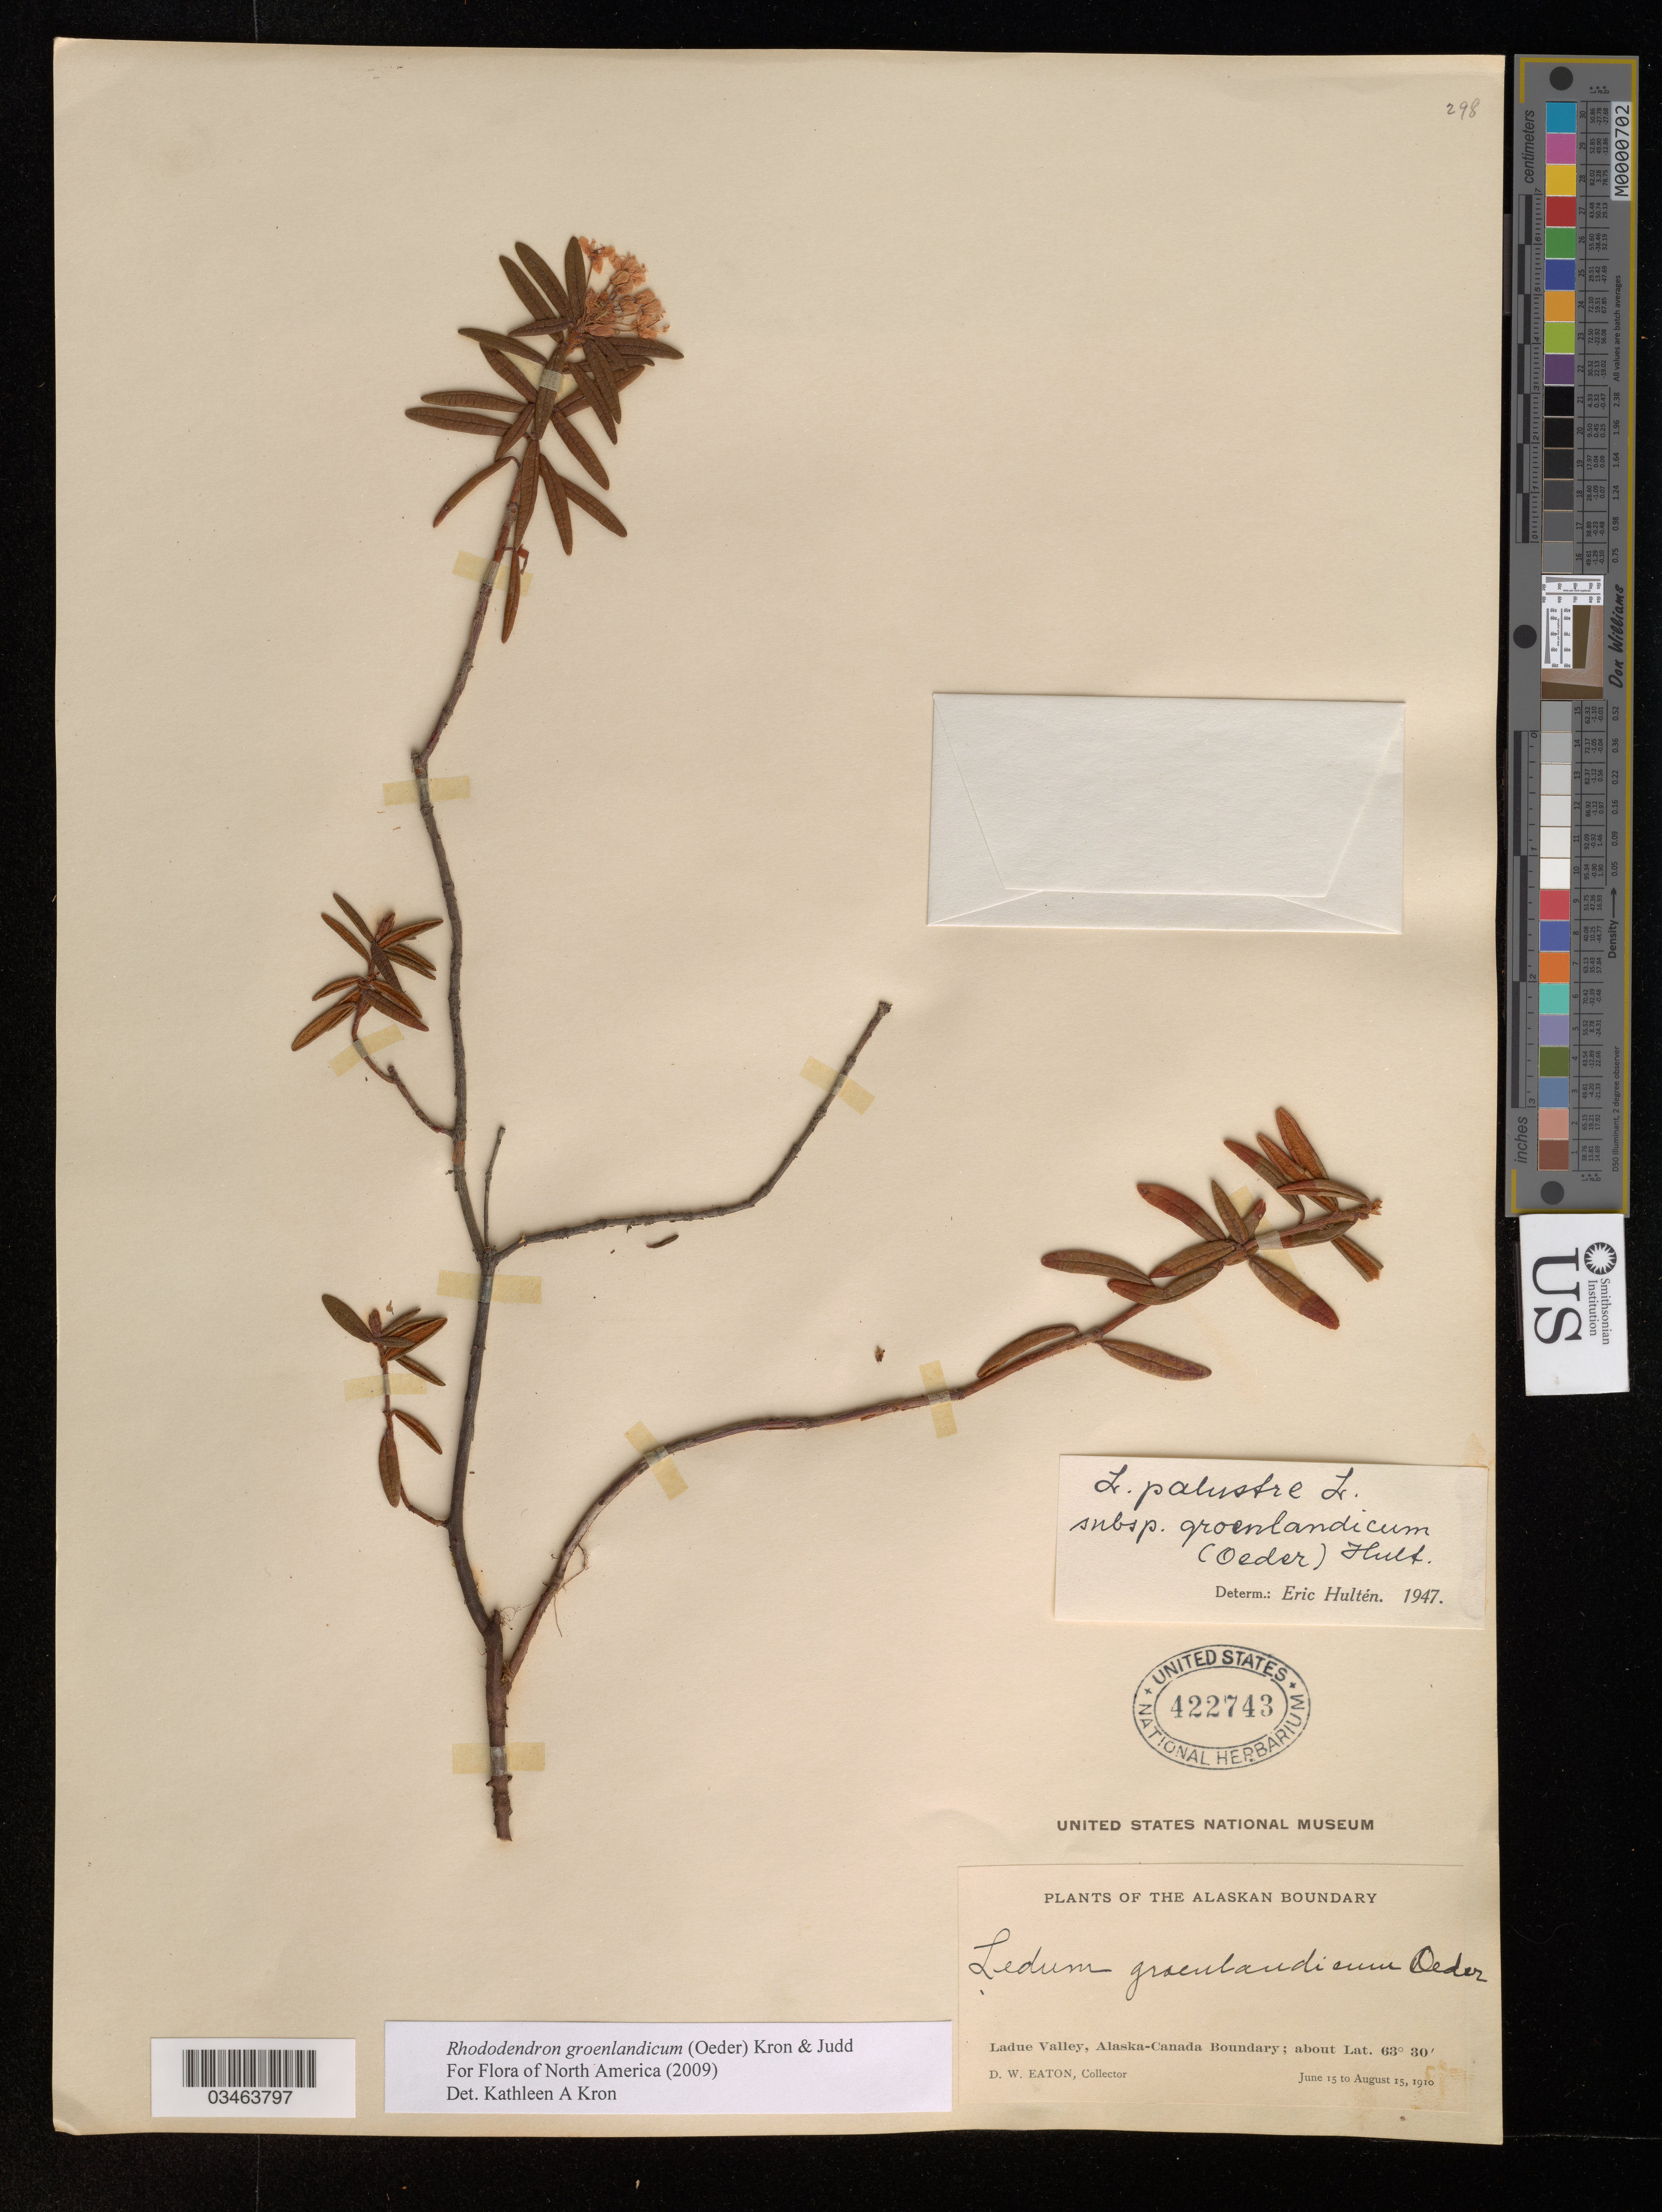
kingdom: Plantae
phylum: Tracheophyta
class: Magnoliopsida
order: Ericales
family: Ericaceae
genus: Rhododendron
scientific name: Rhododendron groenlandicum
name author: (Oeder) Kron & Judd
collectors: D. Eaton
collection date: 1910-06-15/1910-08-15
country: United States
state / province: Alaska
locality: Alaskan Boundary. Ladue Valley, Alaska-Canada Boundary.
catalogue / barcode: US 422743